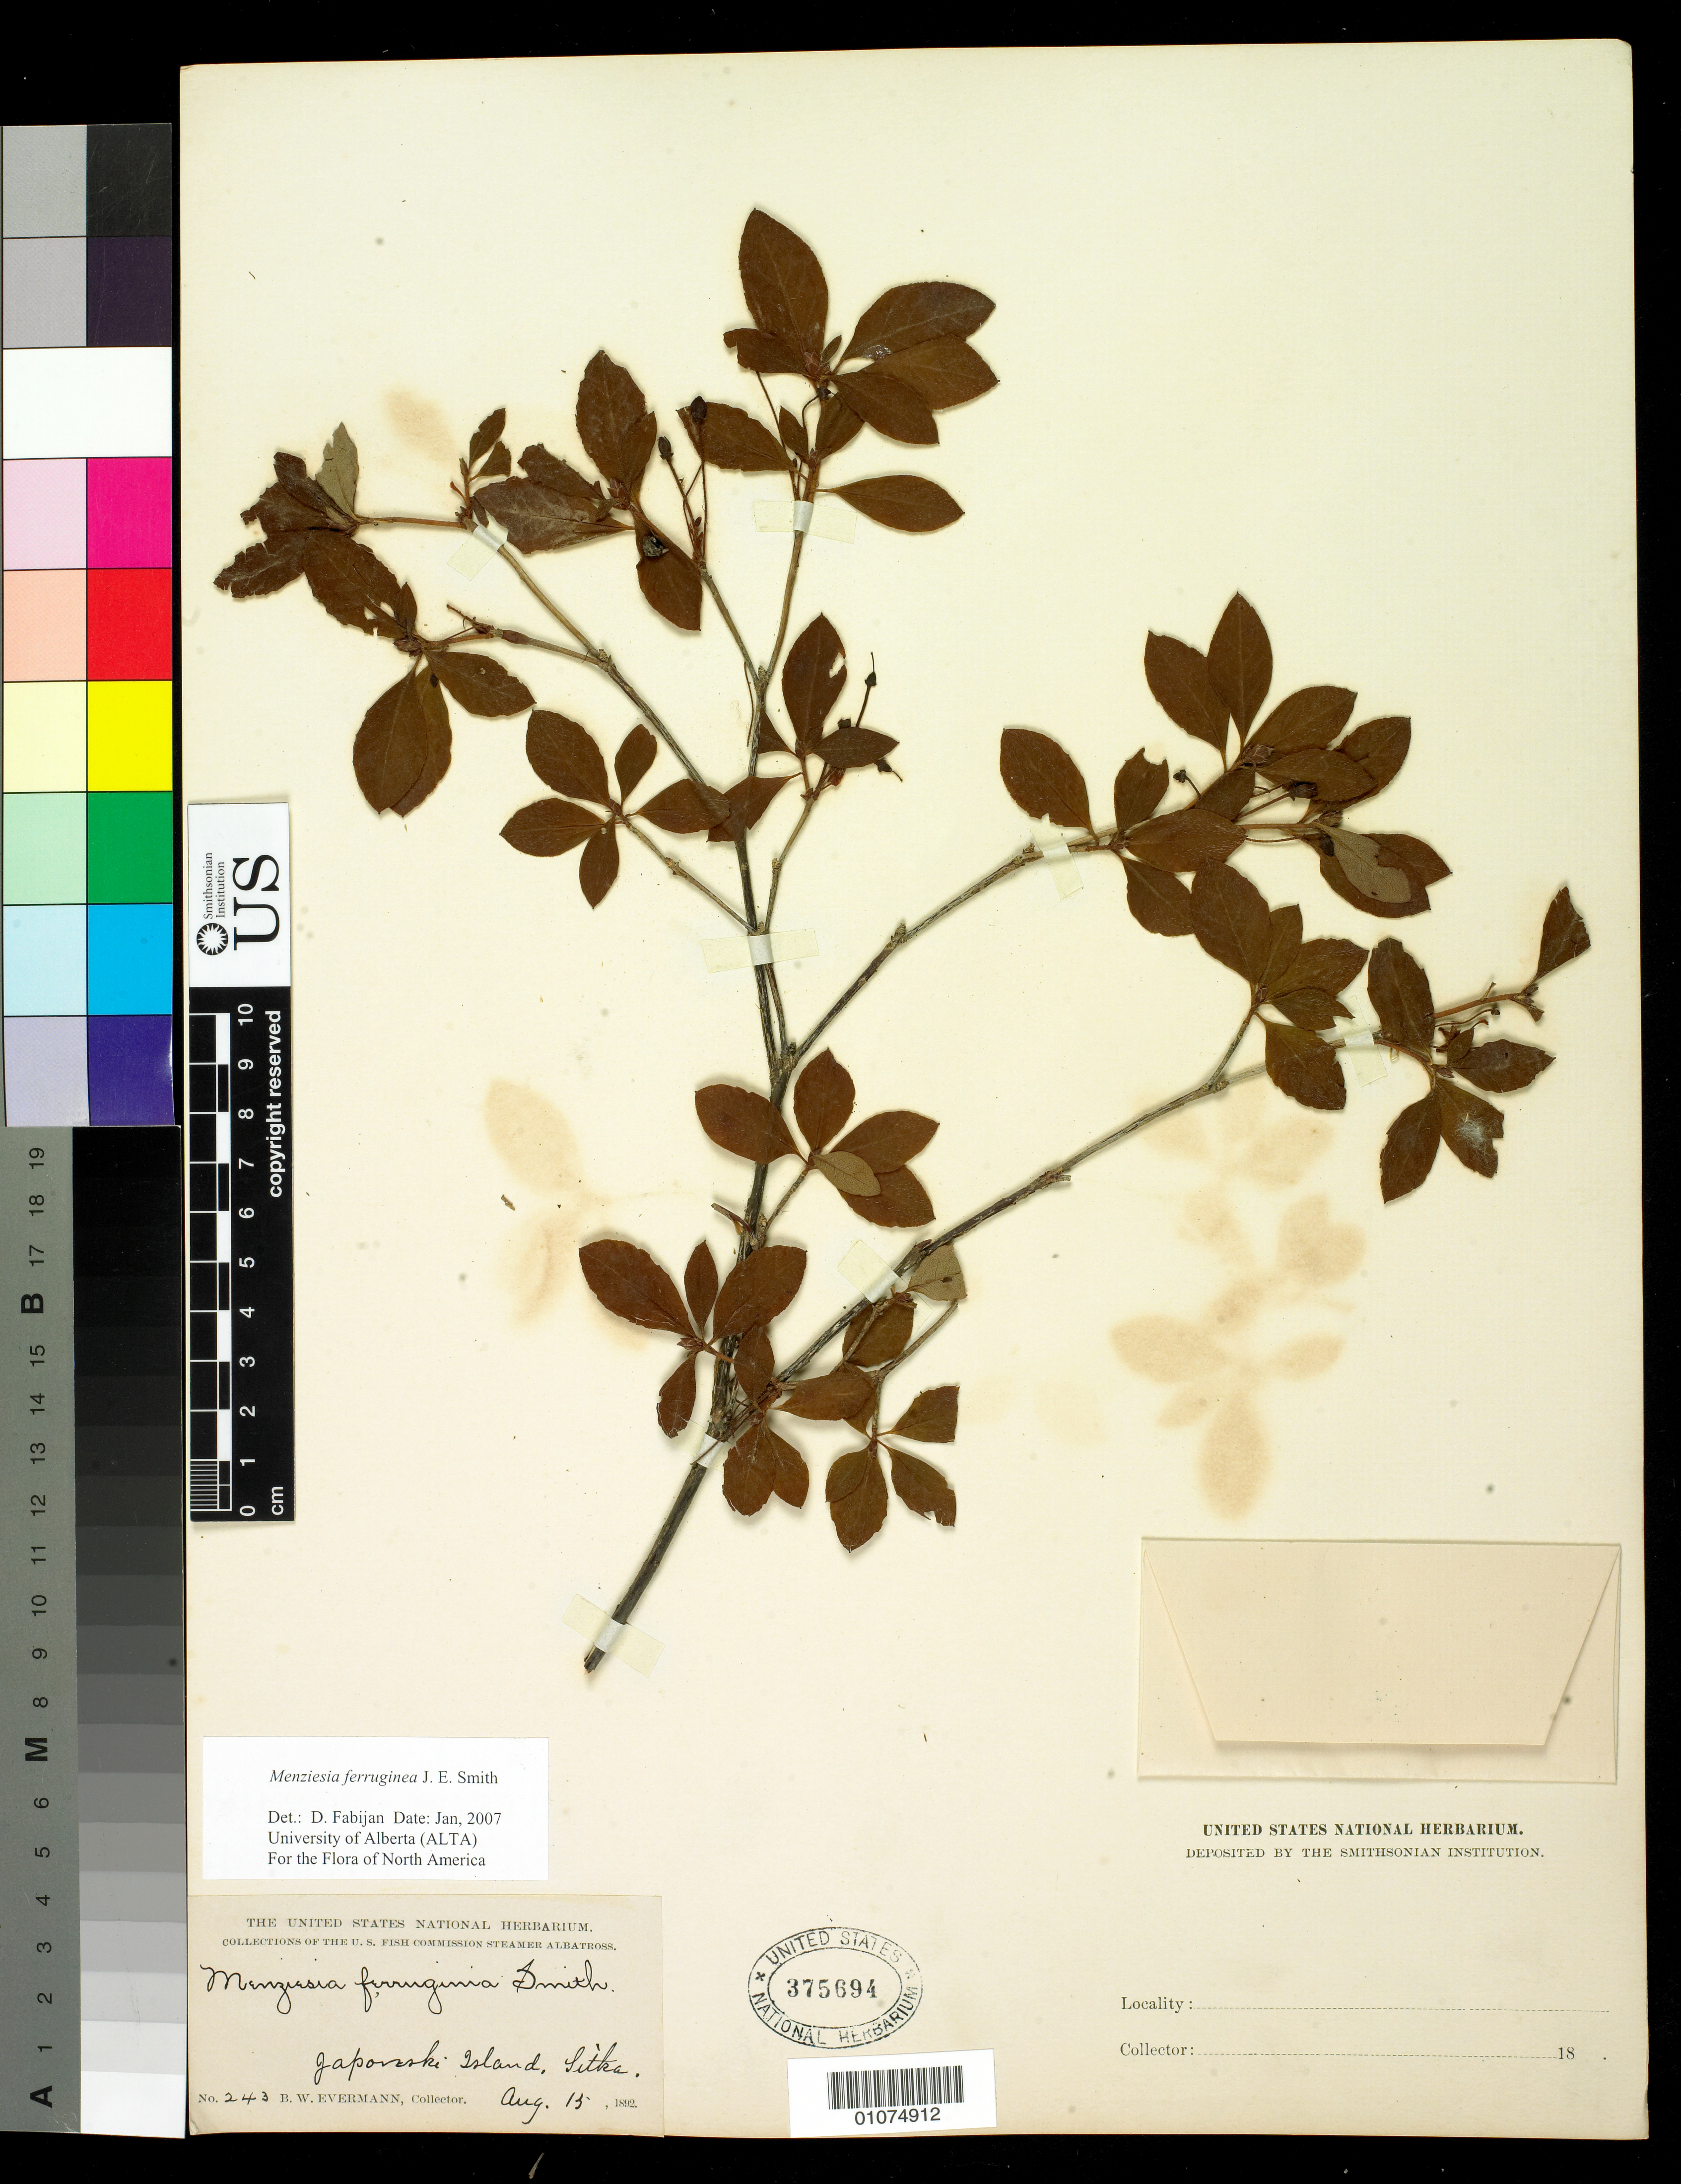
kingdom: Plantae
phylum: Tracheophyta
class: Magnoliopsida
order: Ericales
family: Ericaceae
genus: Menziesia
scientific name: Menziesia ferruginea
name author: Sm.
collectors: B. W. Evermann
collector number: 243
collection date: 1892-08-15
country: United States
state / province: Alaska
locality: Sitka, Japonski Island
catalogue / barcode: US 375694